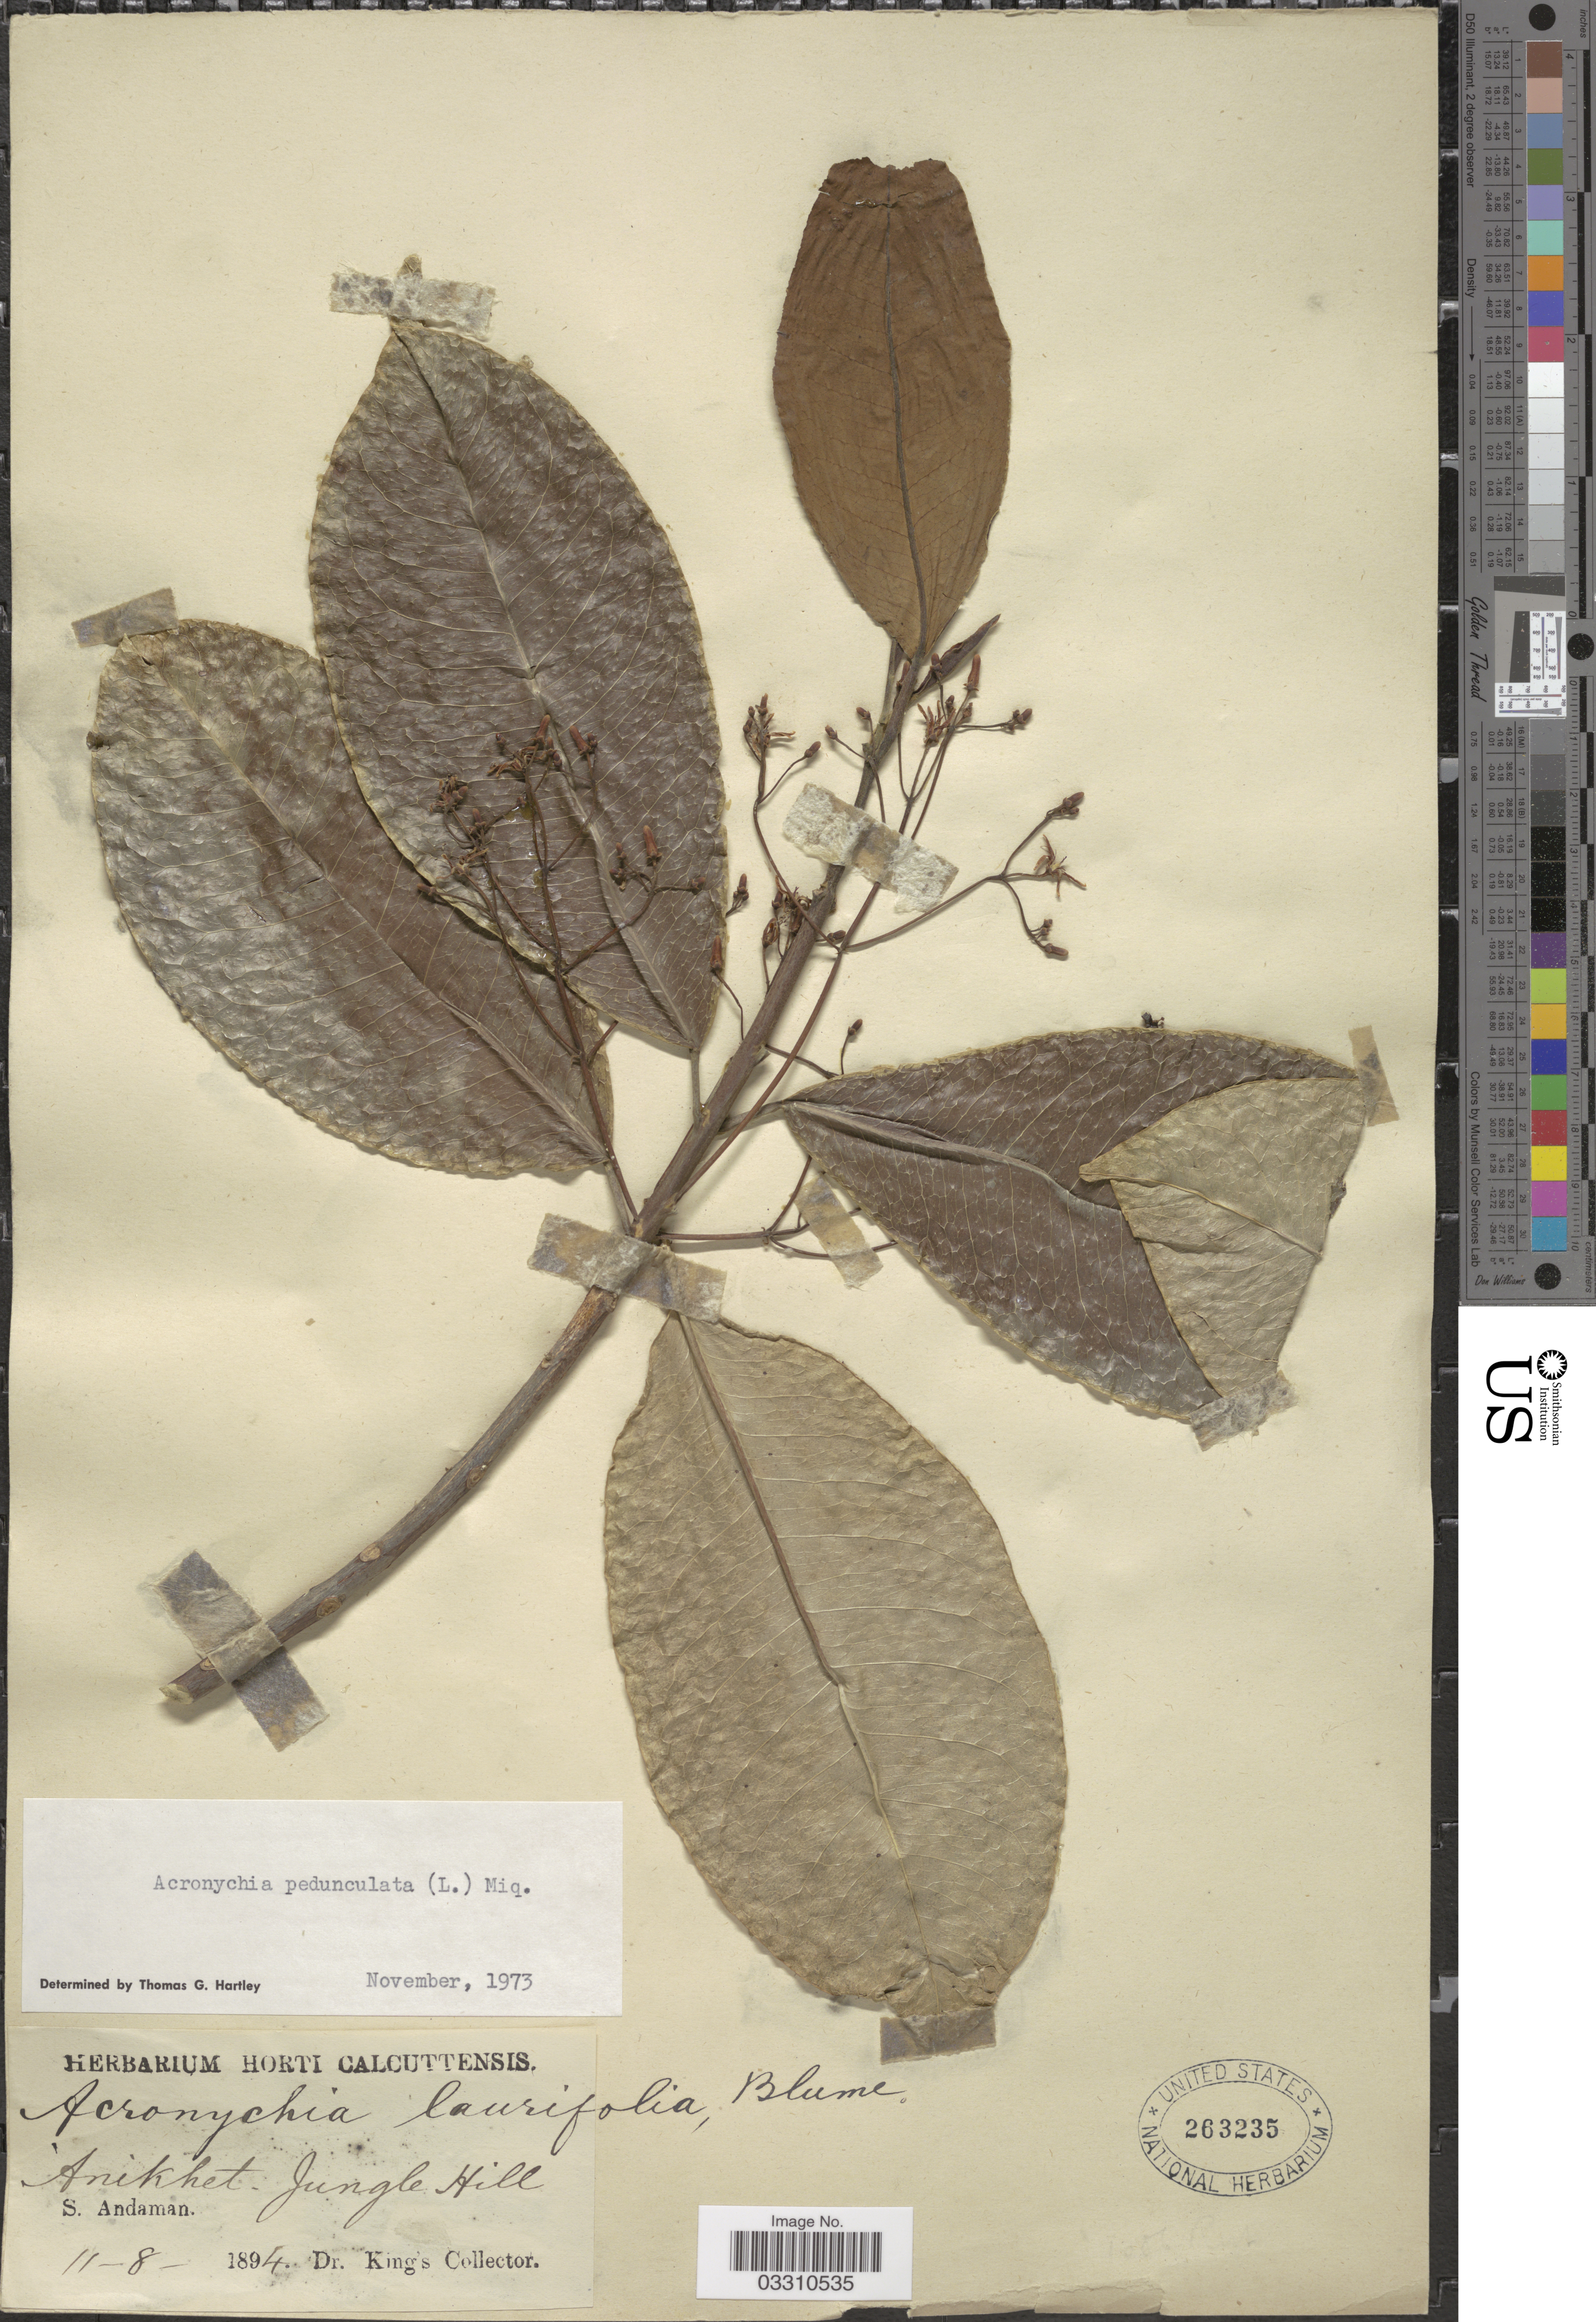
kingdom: Plantae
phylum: Tracheophyta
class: Magnoliopsida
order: Sapindales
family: Rutaceae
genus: Acronychia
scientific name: Acronychia pedunculata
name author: (L.) Miq.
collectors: Dr. King's collector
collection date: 1894-08-11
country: India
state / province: Andaman and Nicobar Islands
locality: Anikhet. Jungle Hill, S. Andaman.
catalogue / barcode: US 263235